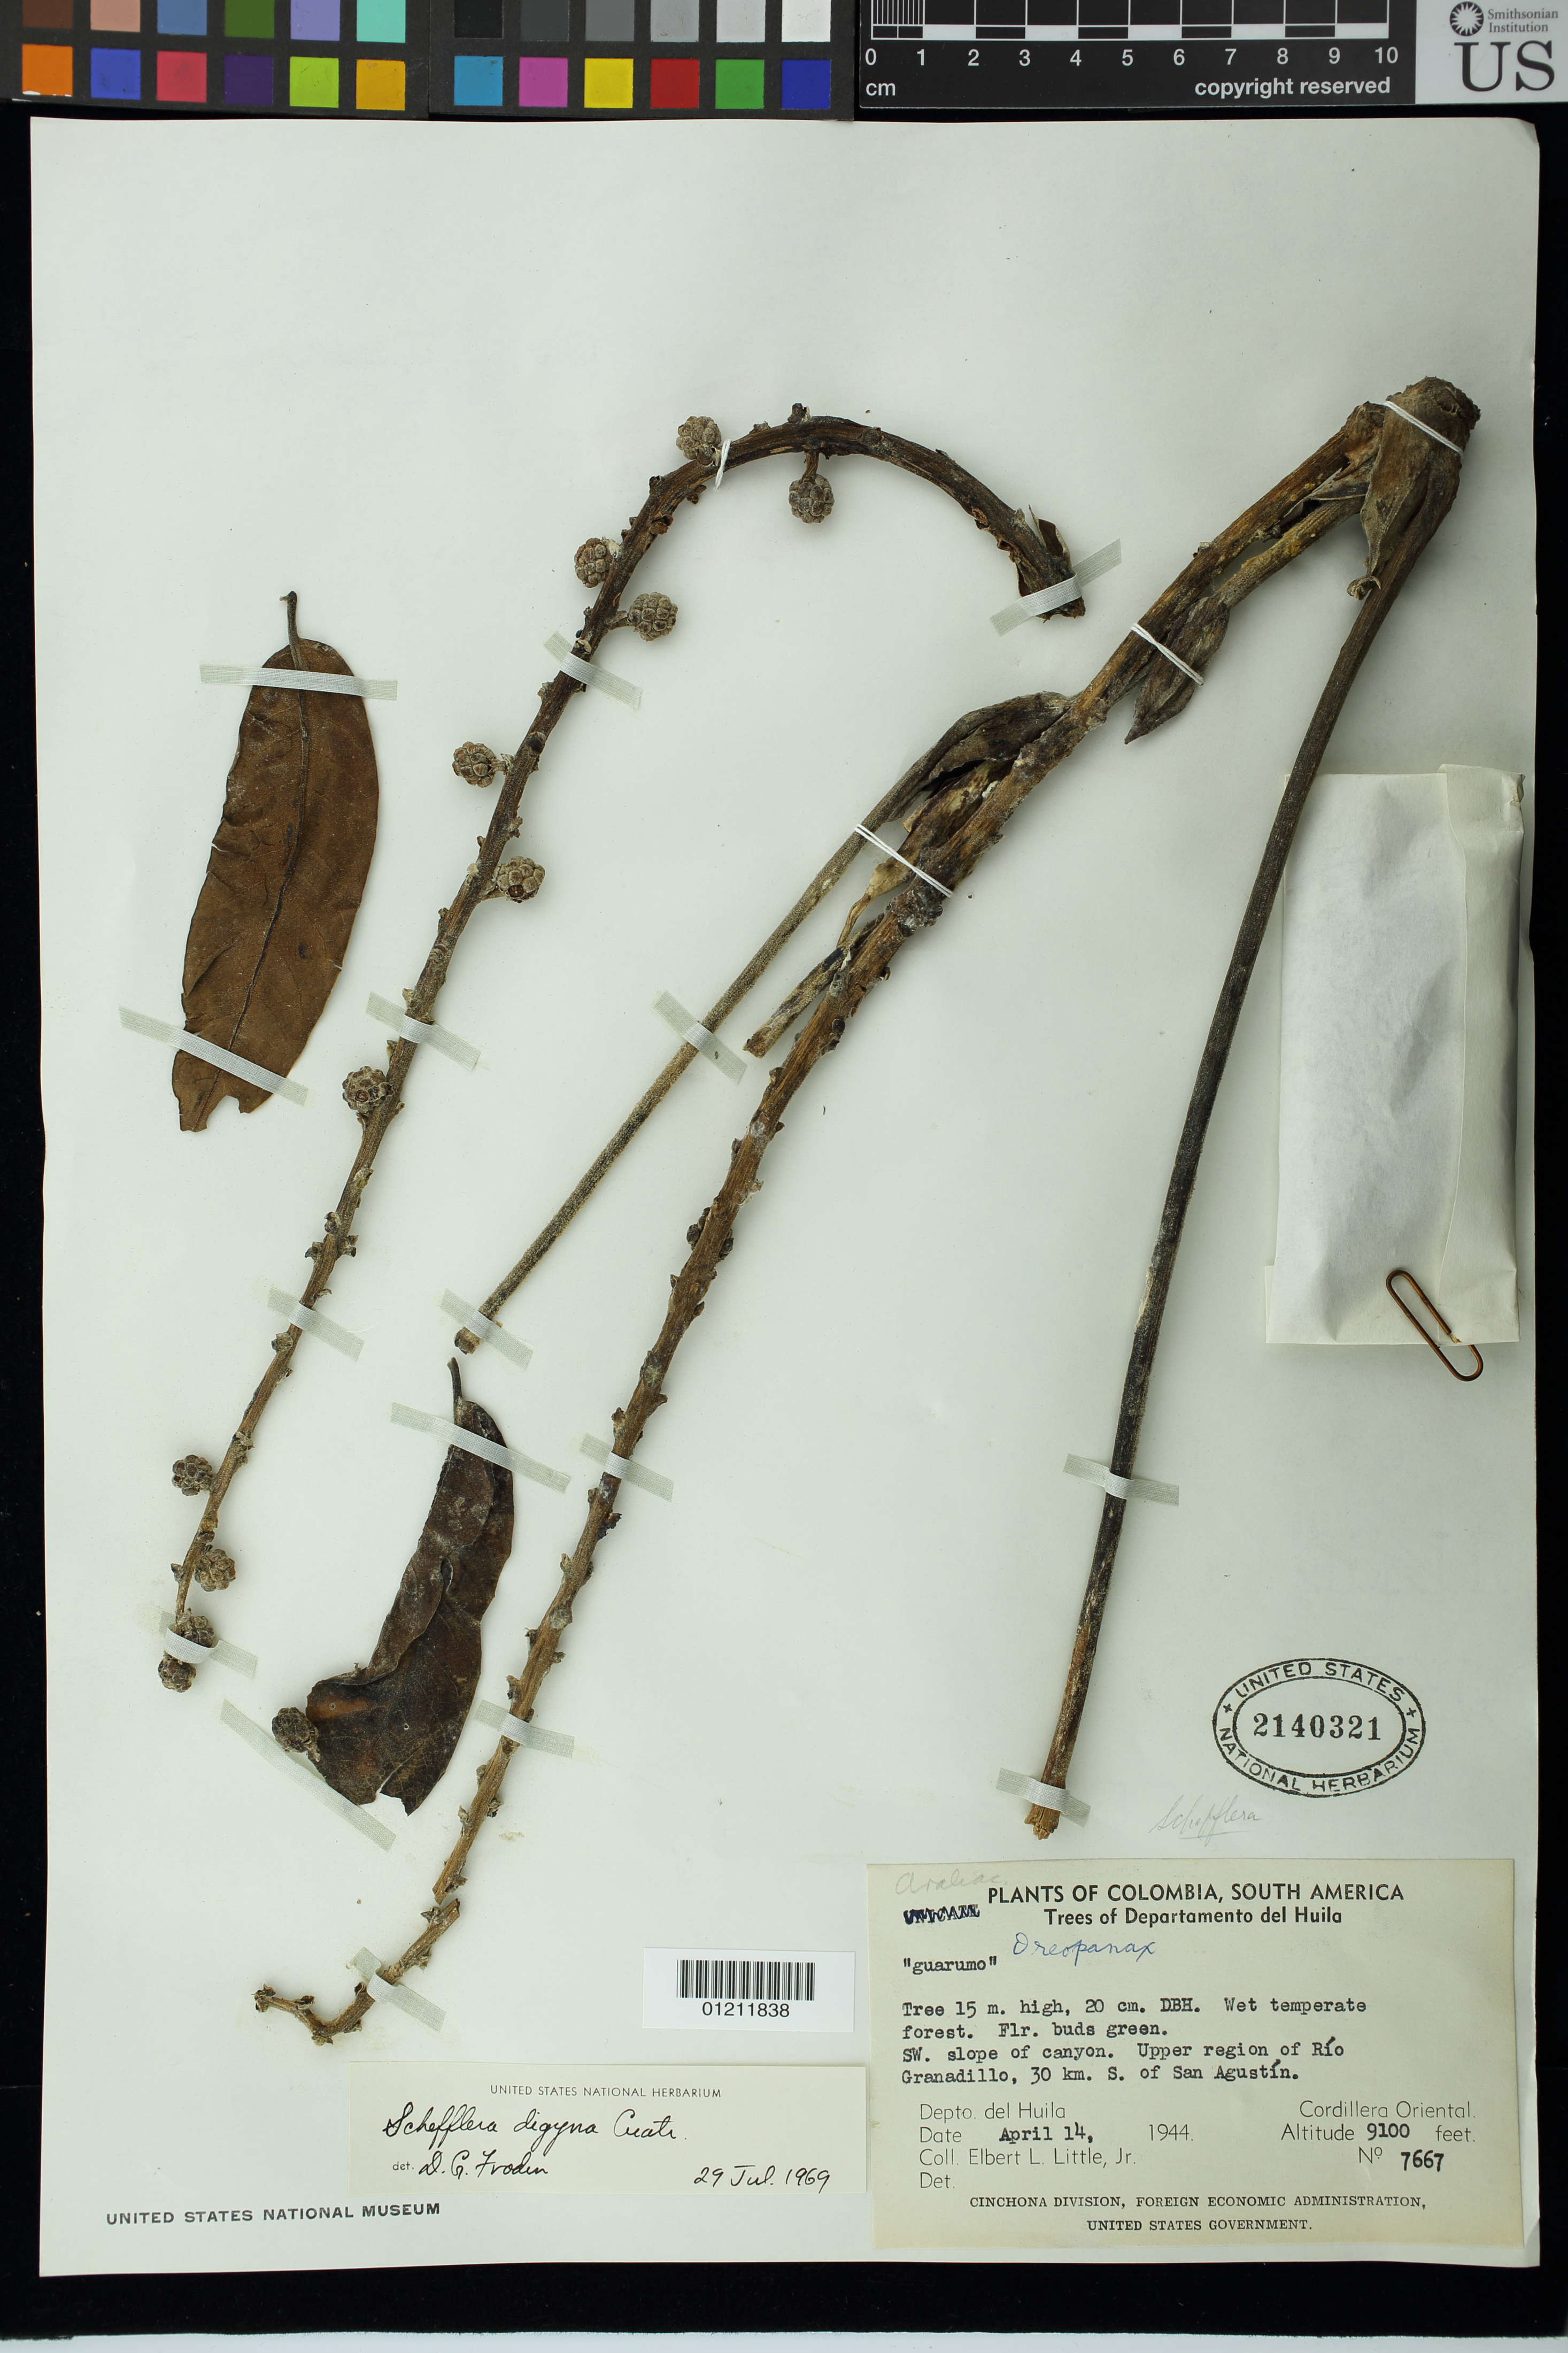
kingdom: Plantae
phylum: Tracheophyta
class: Magnoliopsida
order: Apiales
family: Araliaceae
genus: Schefflera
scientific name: Schefflera digyna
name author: Cuatrec.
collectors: E. L. Little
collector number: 7667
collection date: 1944-04-14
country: Colombia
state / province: Huila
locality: Cordillera Oriental. Wet temperate forest. SW. slope of canyon. Upper region of Río Granadillo, 30 km. S. of San Agustín.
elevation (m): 2774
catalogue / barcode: US 2140321